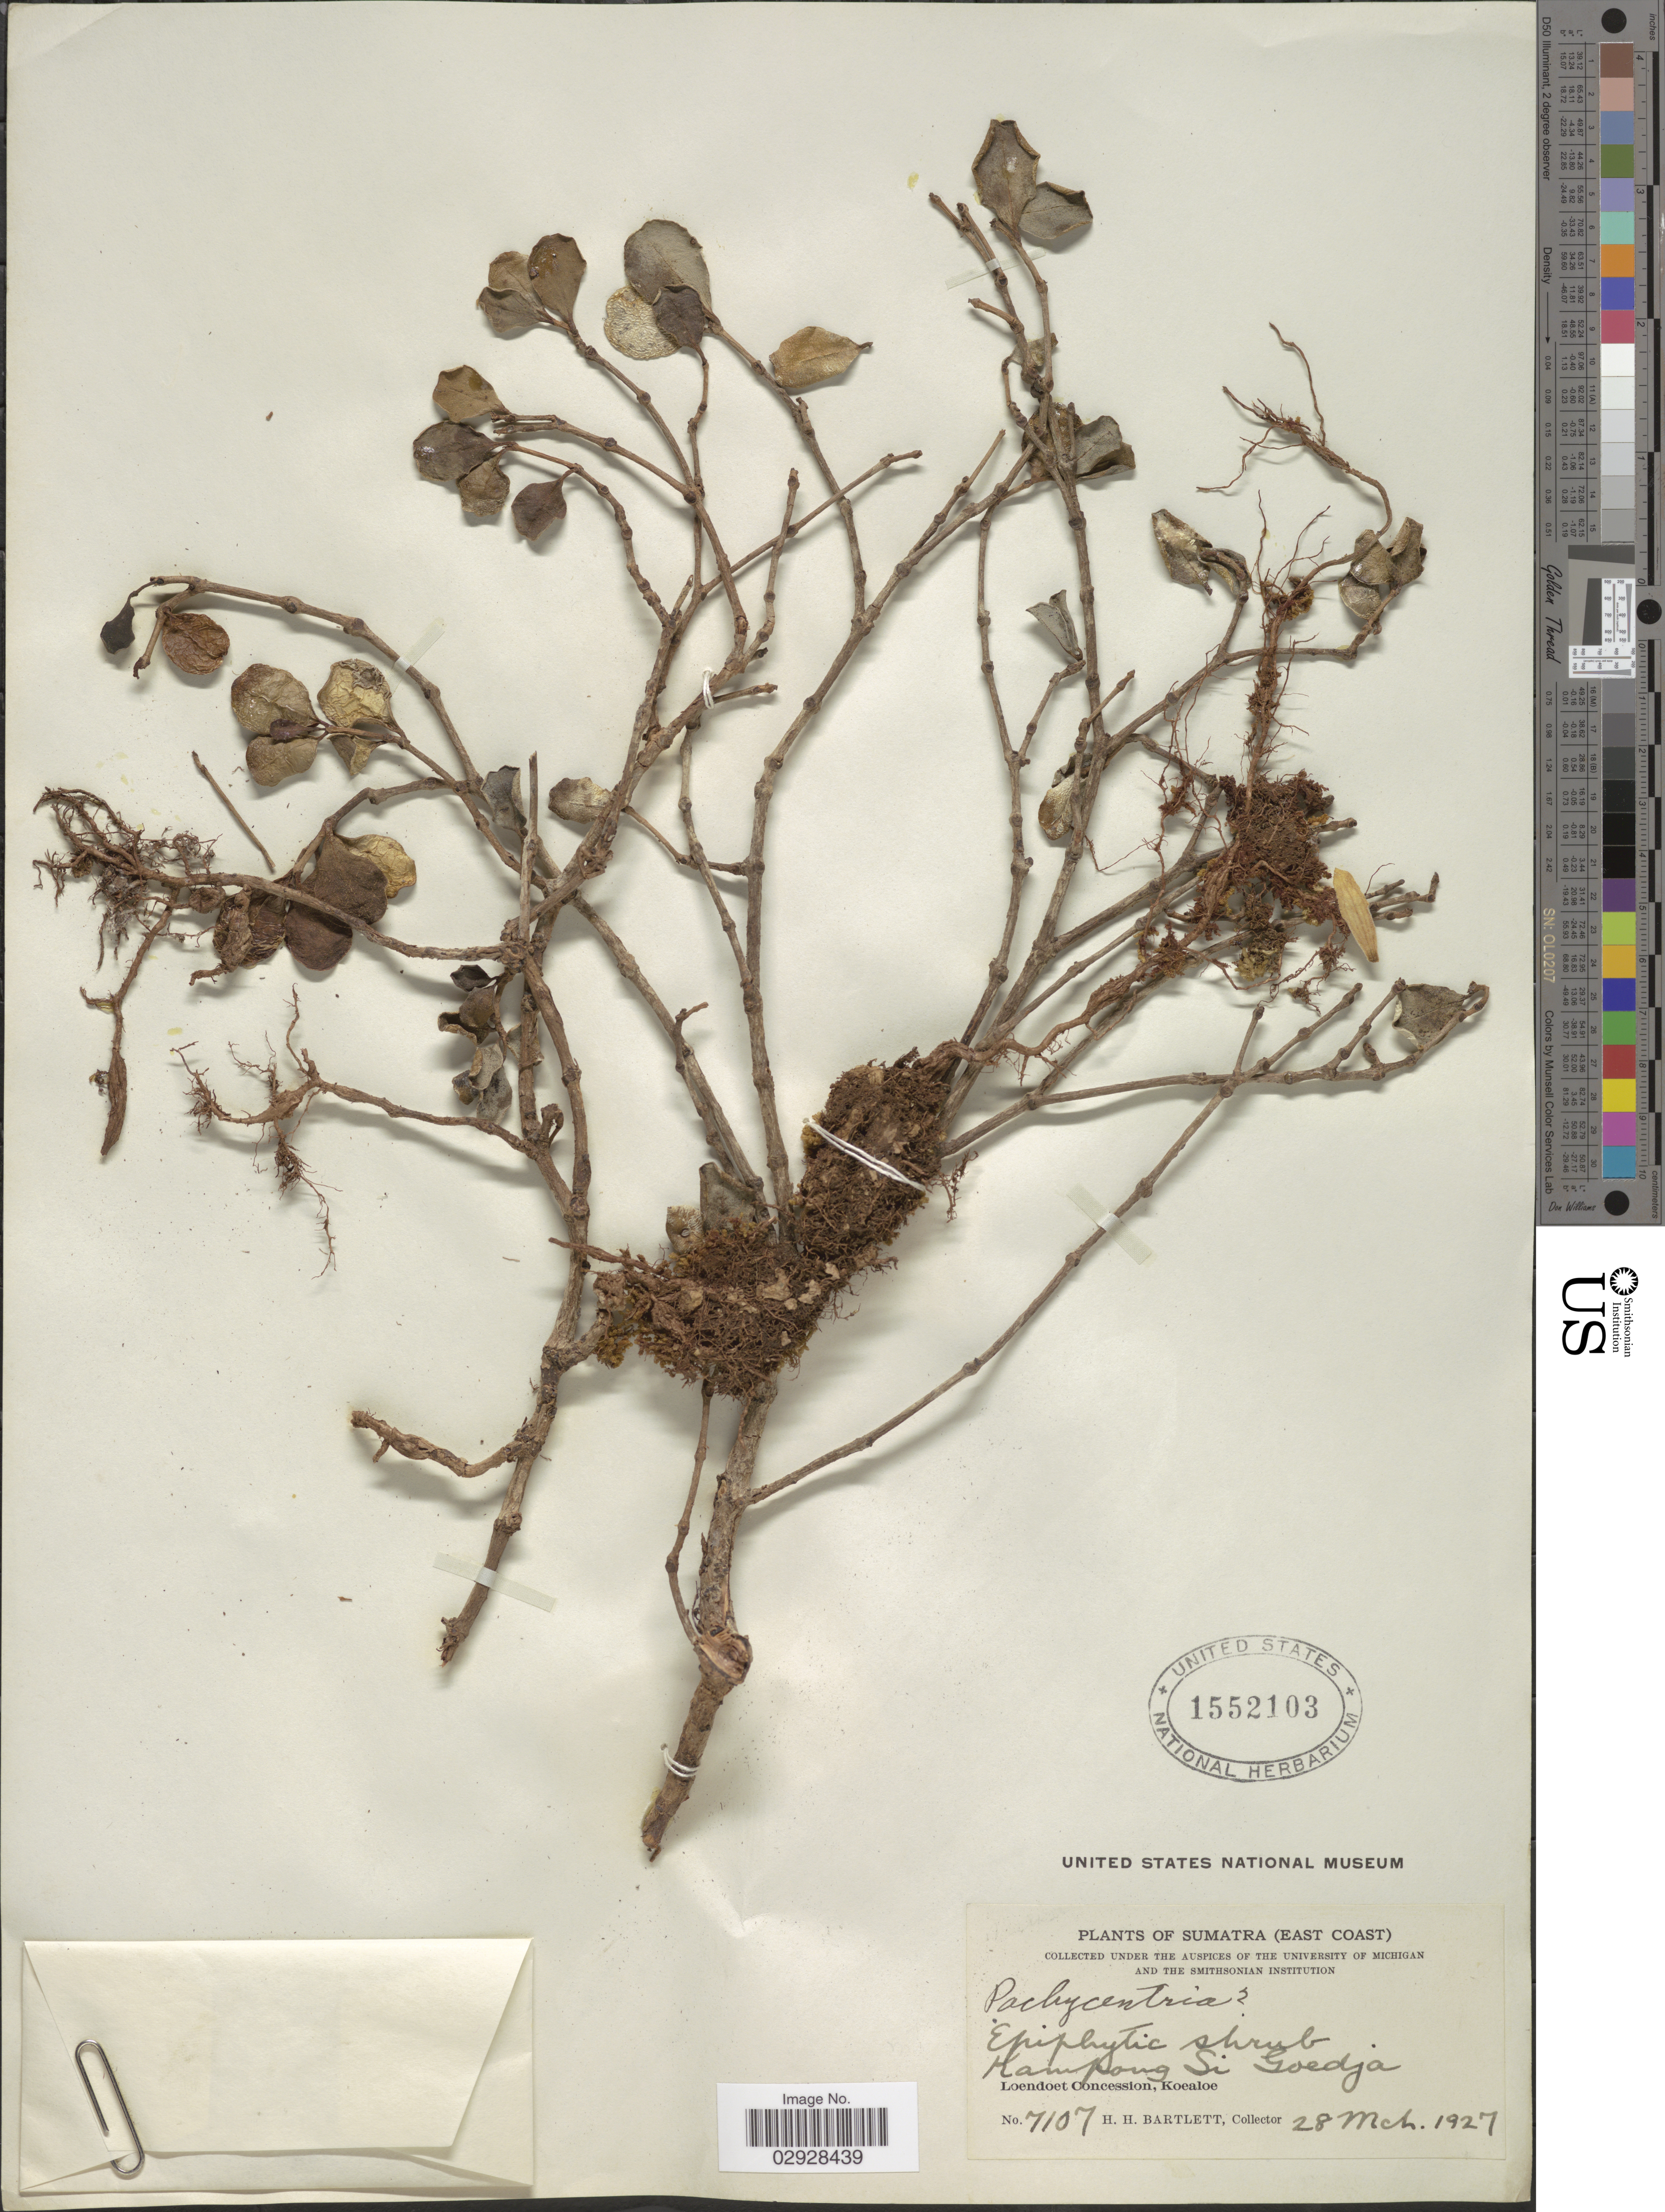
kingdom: Plantae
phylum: Tracheophyta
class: Magnoliopsida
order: Myrtales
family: Melastomataceae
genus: Pachycentria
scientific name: Pachycentria sp.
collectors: H. H. Bartlett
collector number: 7107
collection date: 1927-03-28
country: Indonesia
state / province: Sumatra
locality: (East Coast). Kampong Si Goedja. Loendoet Concession, Koealoe.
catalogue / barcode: US 1552103